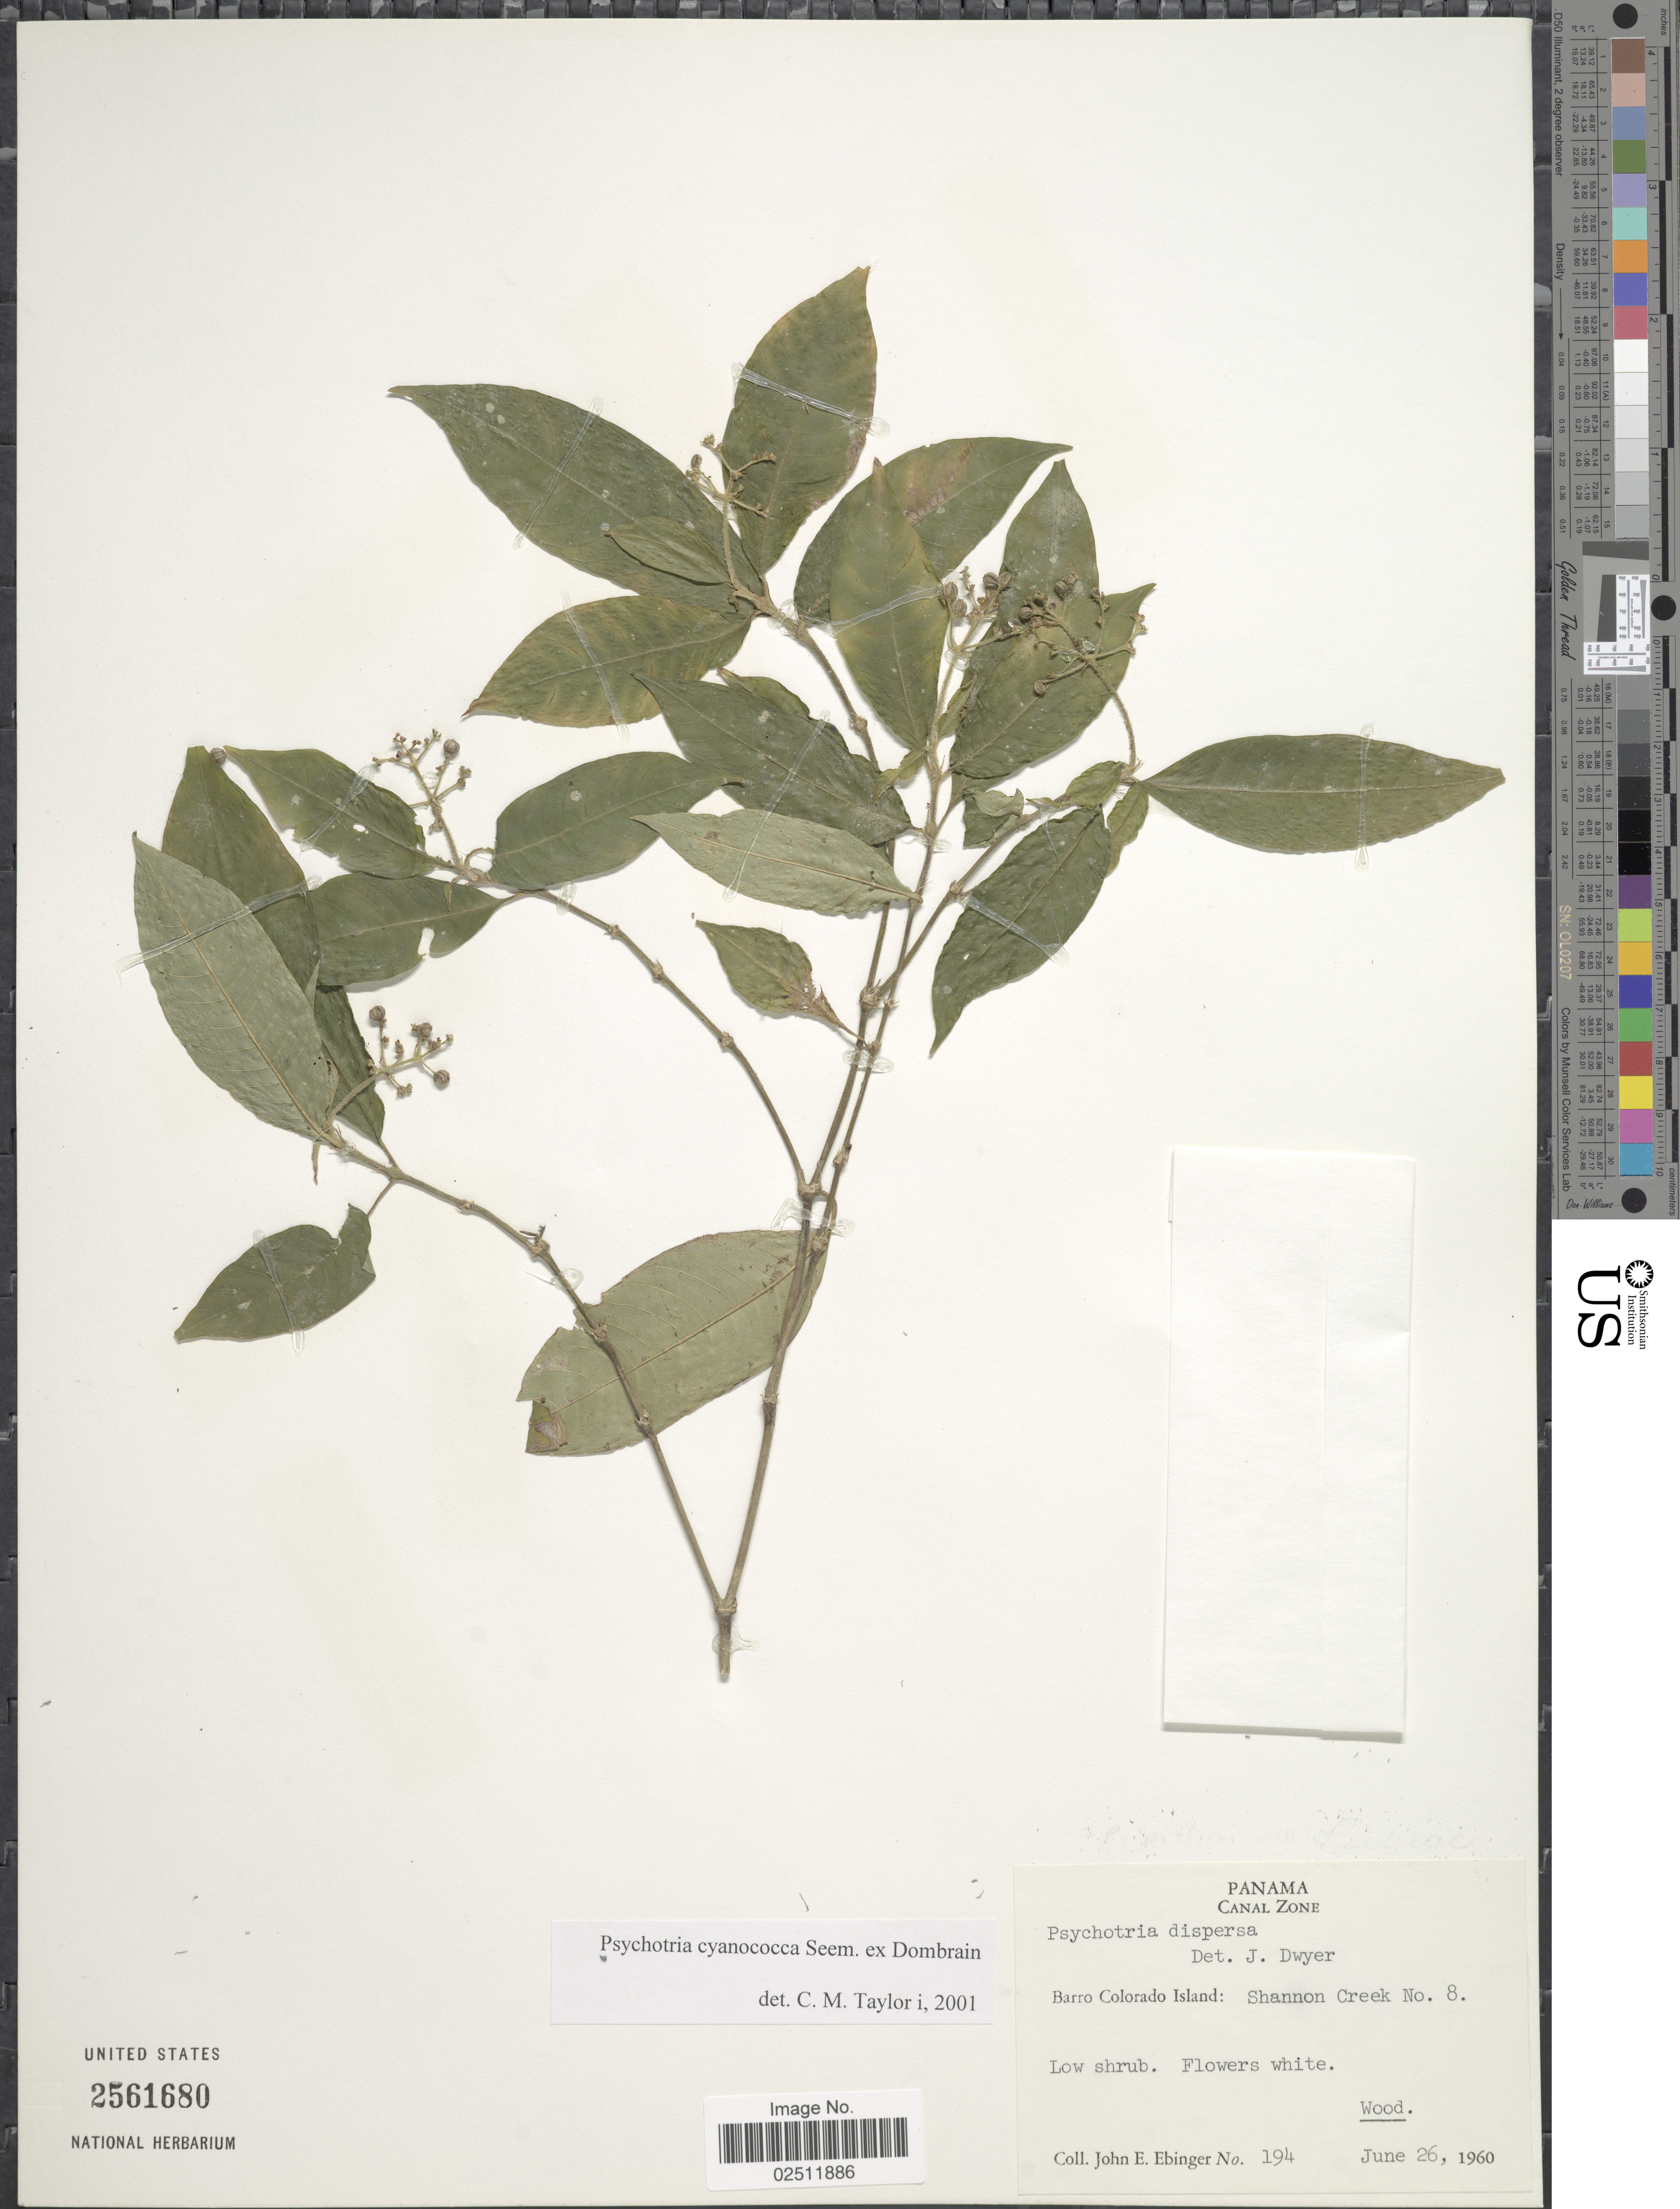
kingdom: Plantae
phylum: Tracheophyta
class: Magnoliopsida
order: Gentianales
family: Rubiaceae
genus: Psychotria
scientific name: Psychotria cyanococca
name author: Seem. ex Dombrain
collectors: J. Ebinger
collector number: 194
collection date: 1960-06-26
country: Panama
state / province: Panamá Oeste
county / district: Canal Zone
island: Barro Colorado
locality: Canal Zone. Barro Colorado Island: Shannon Creek No. 8.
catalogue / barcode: US 2561680